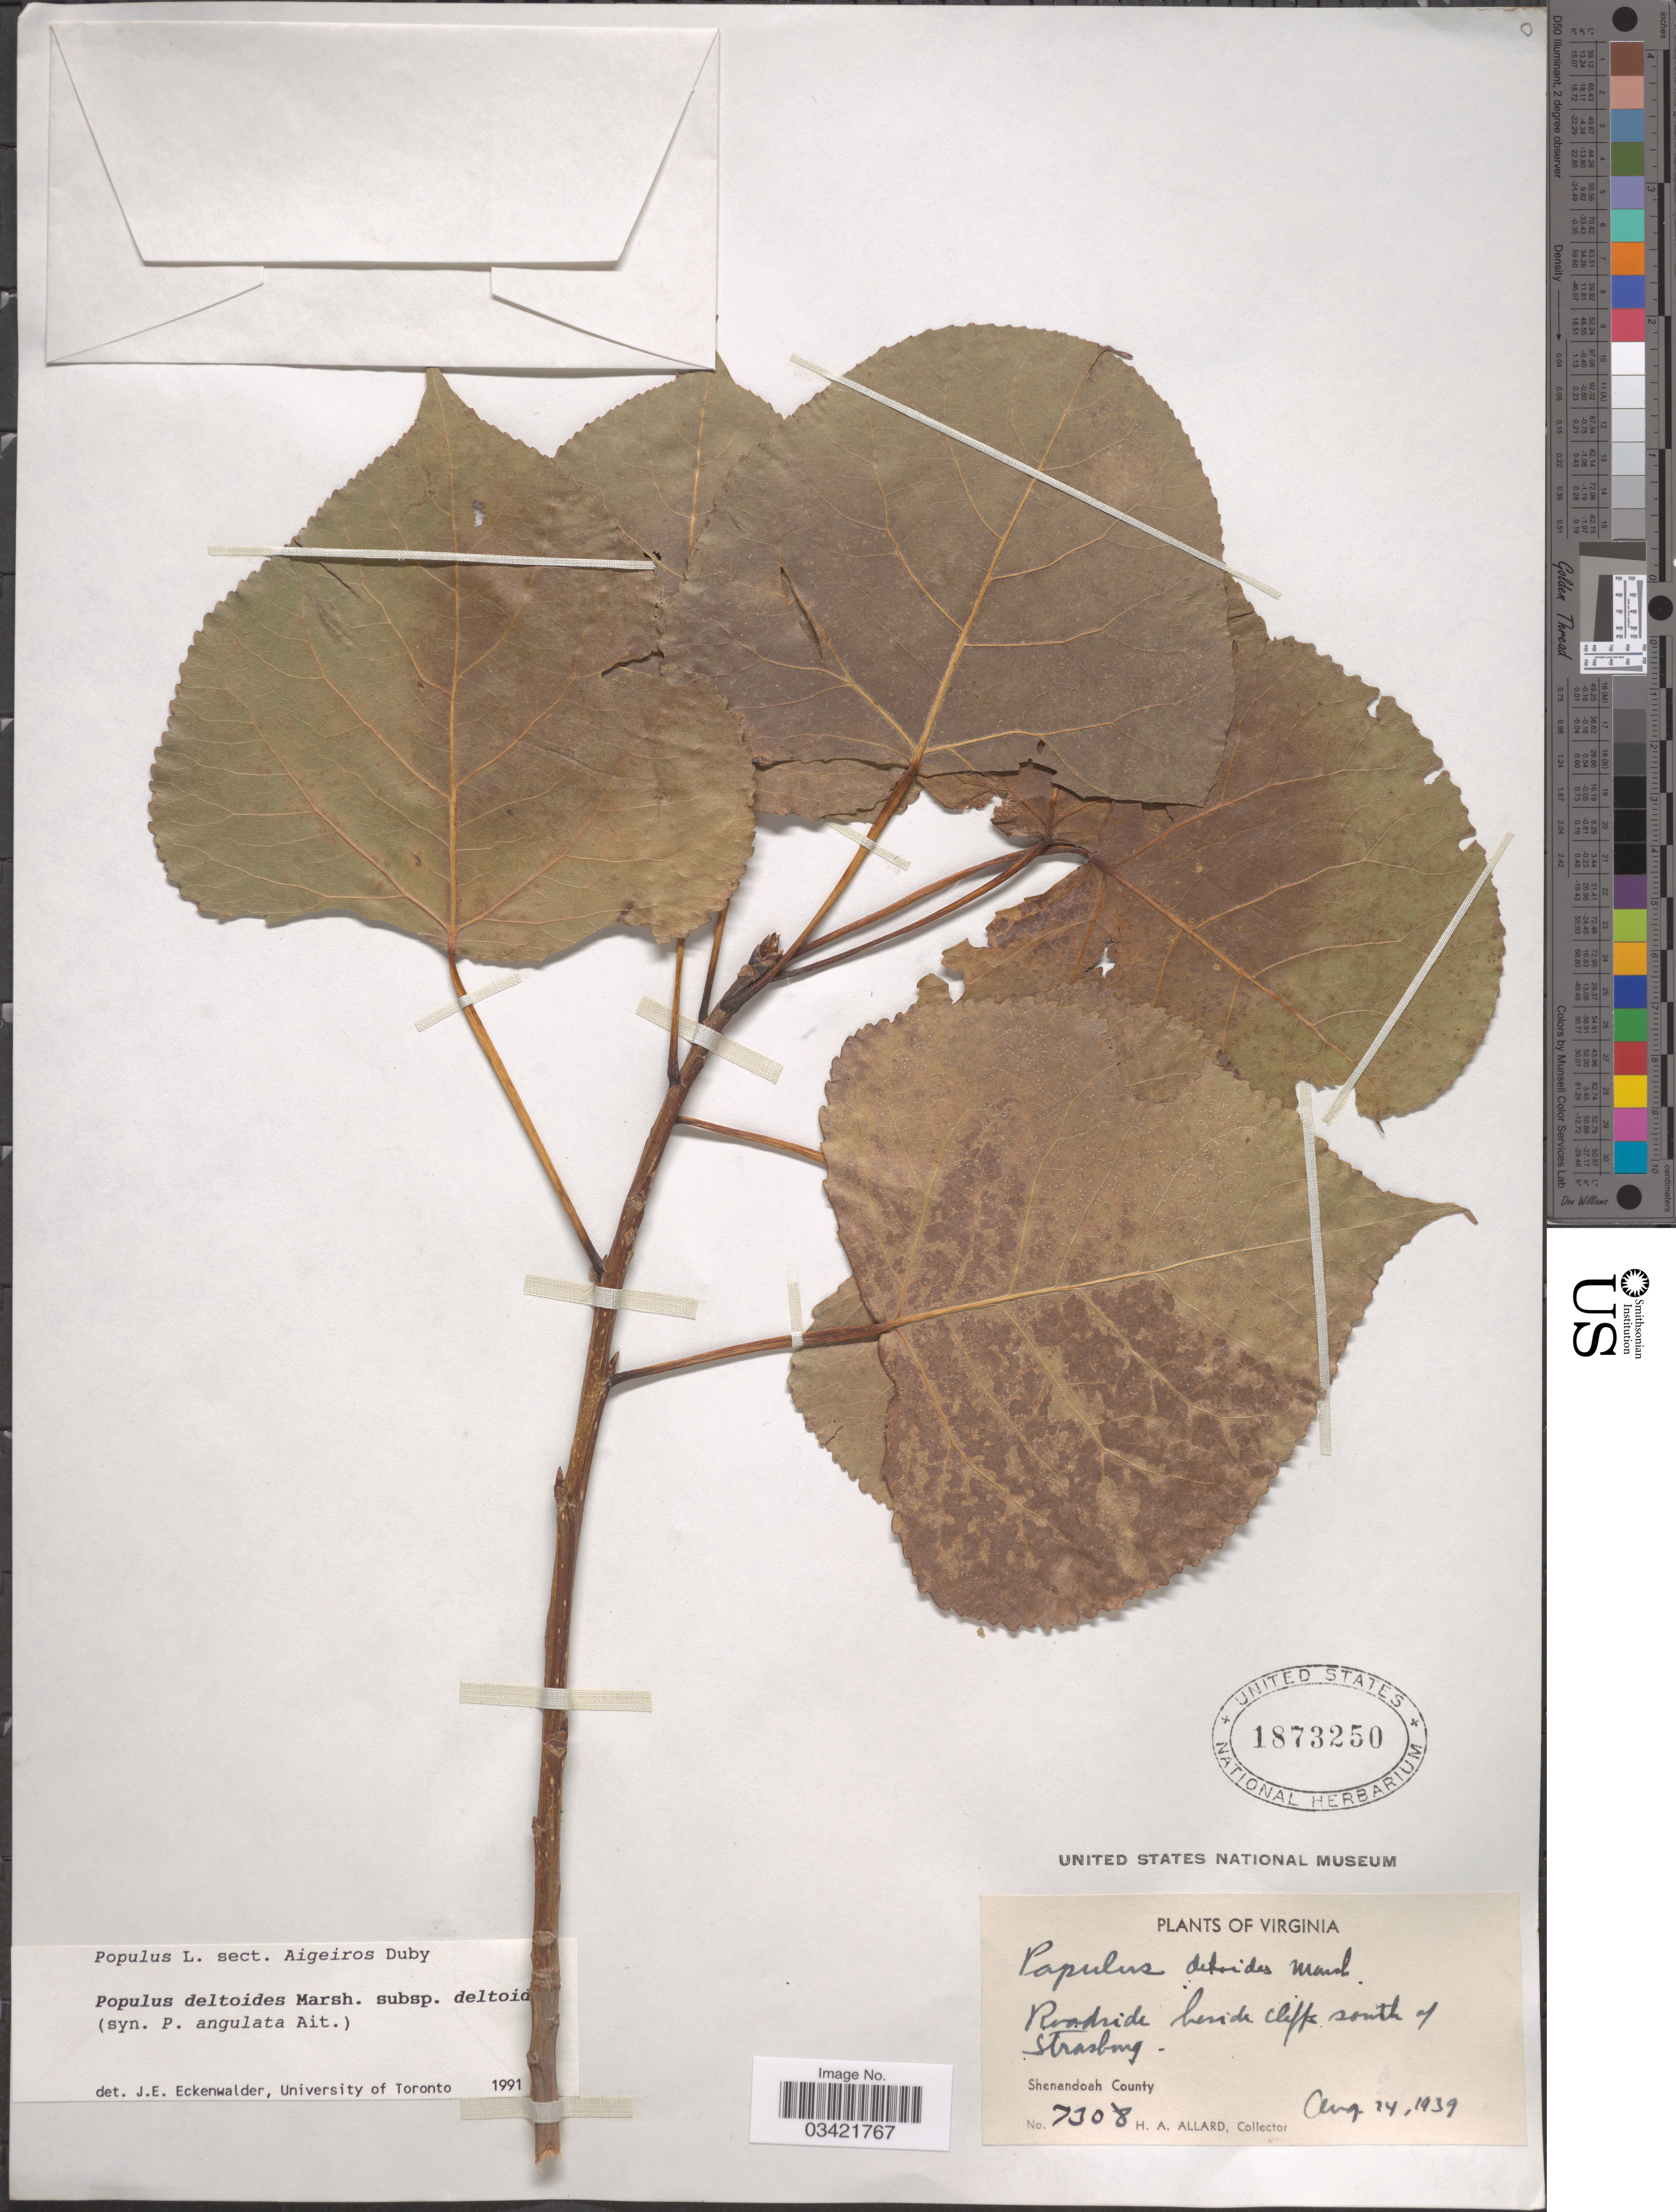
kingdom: Plantae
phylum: Tracheophyta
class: Magnoliopsida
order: Malpighiales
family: Salicaceae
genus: Populus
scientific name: Populus deltoides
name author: W. Bartram ex Marshall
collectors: H. A. Allard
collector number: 7308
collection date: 1939-08-24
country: United States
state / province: Virginia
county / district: Shenandoah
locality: Roadside beside cliffs south of Strasburg. Shenandoah County.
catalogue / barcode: US 1873250